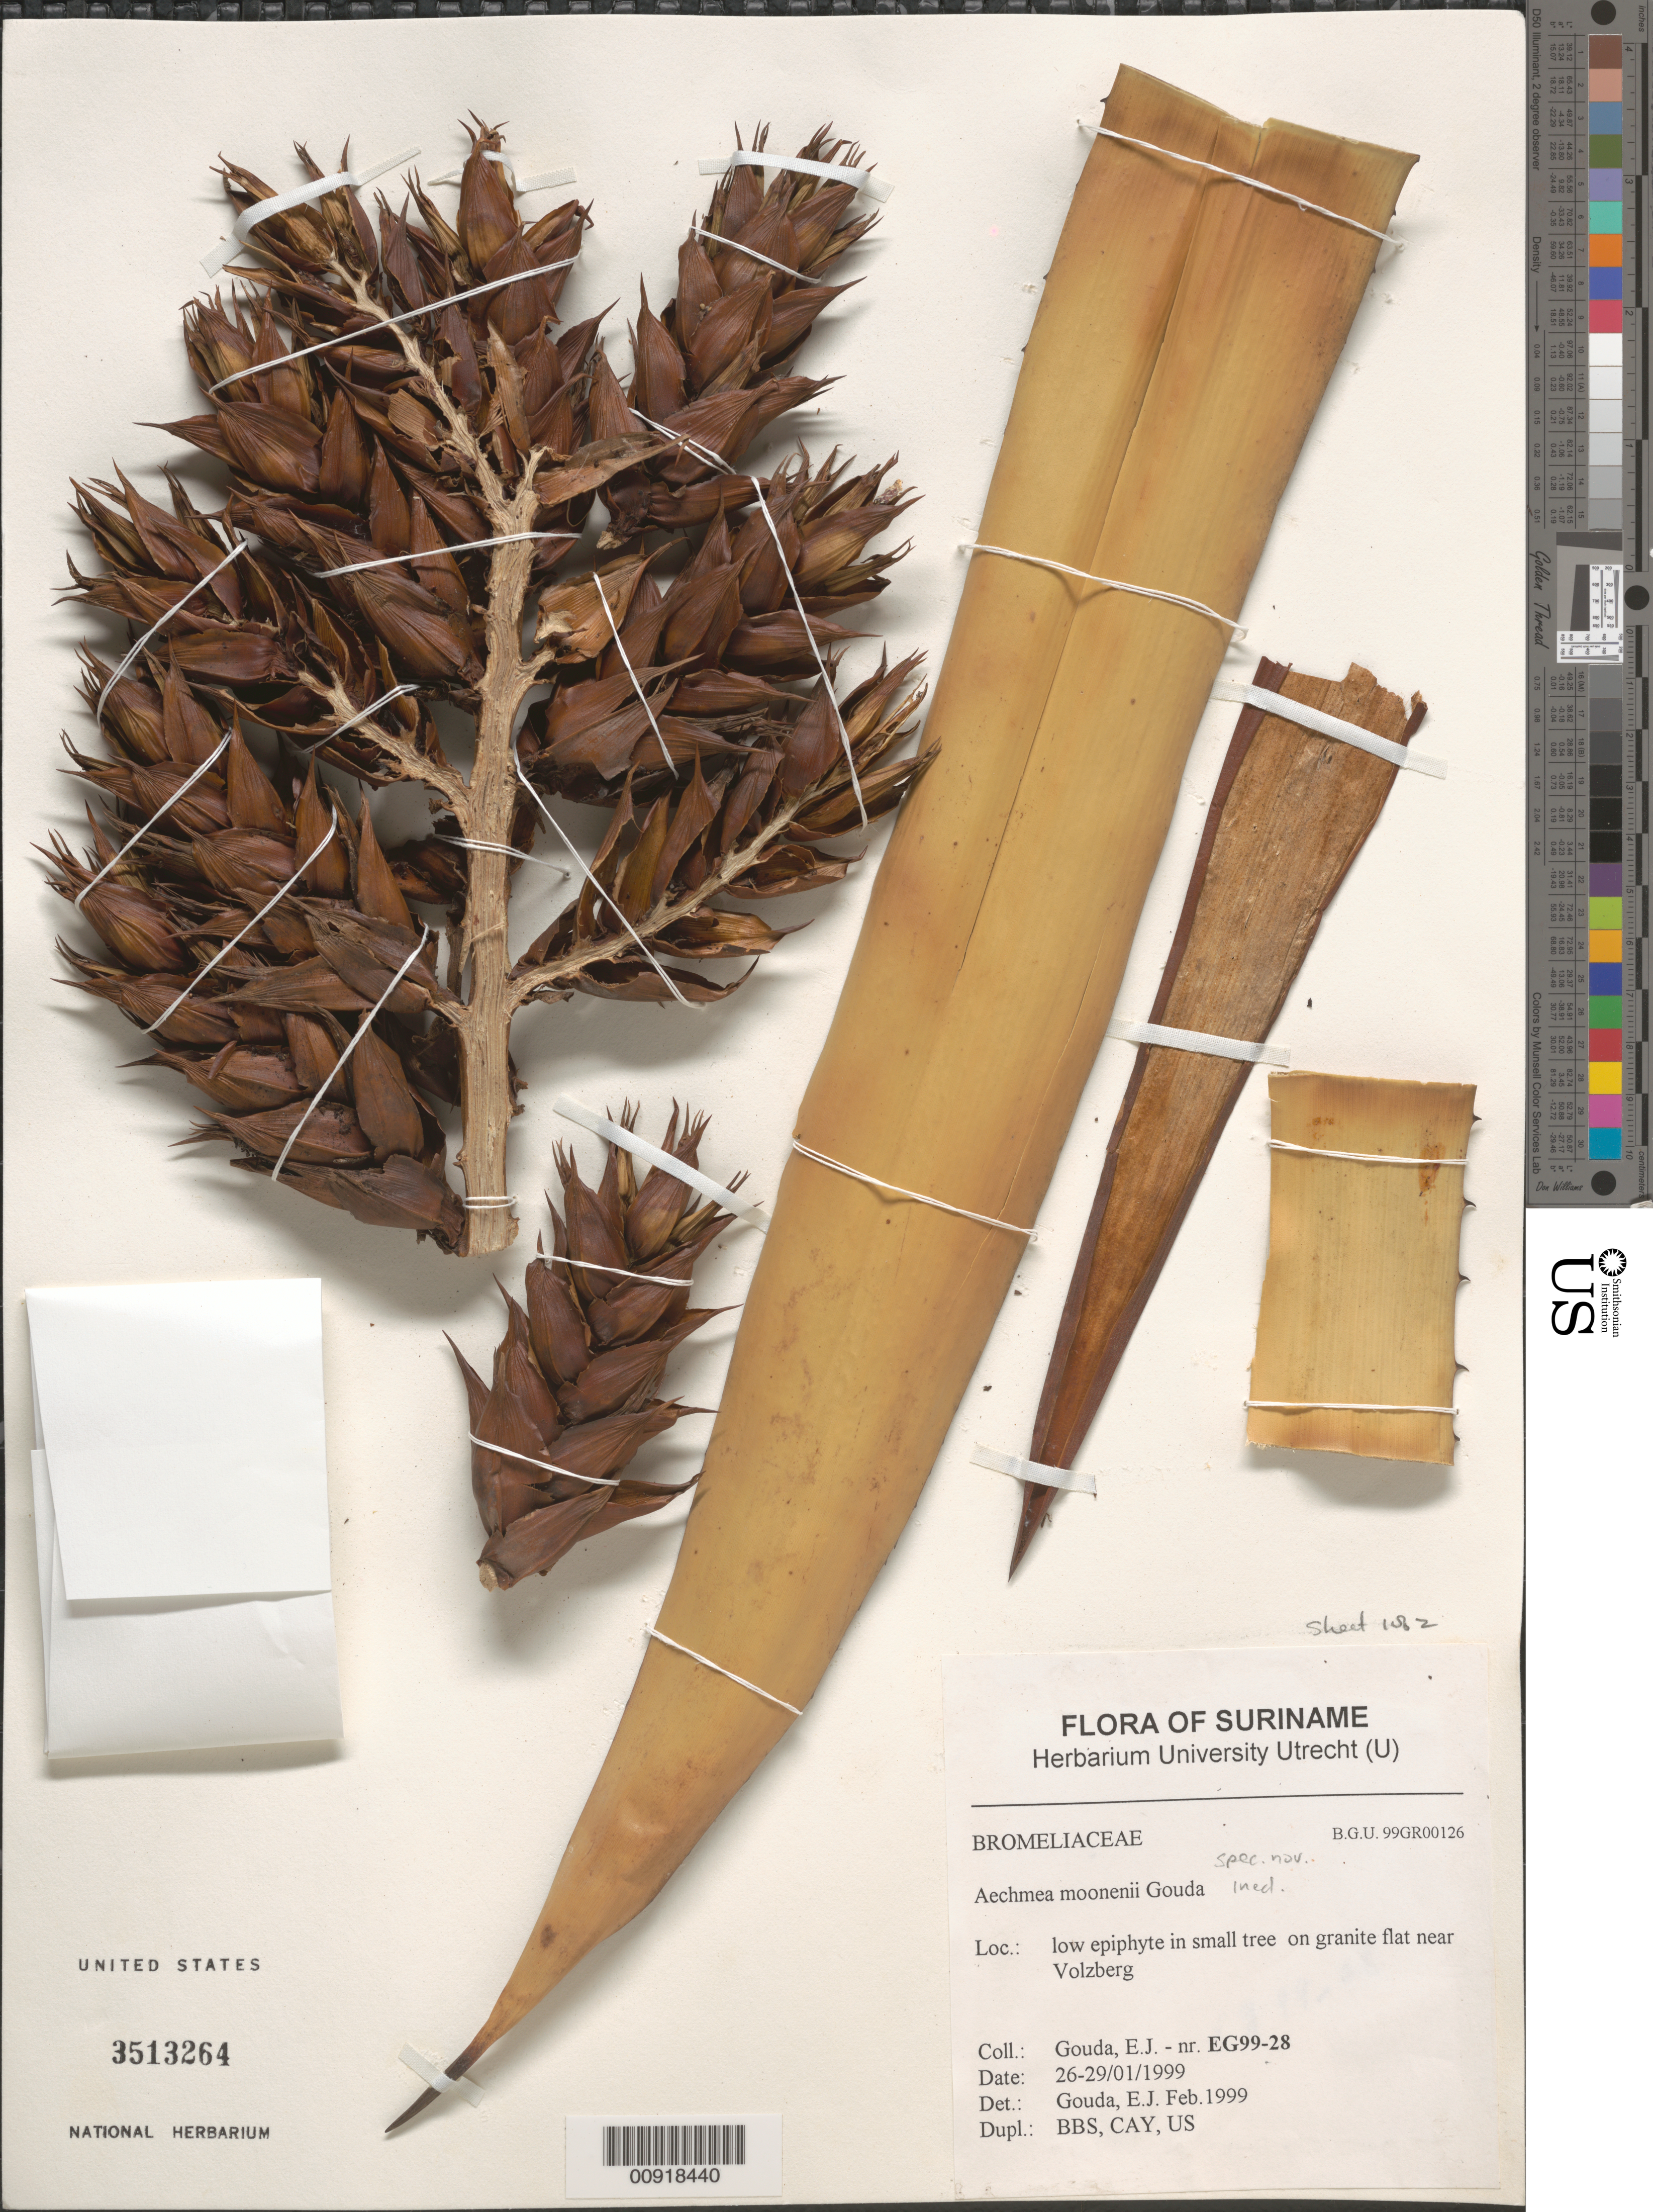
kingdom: Plantae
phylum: Tracheophyta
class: Liliopsida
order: Poales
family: Bromeliaceae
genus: Aechmea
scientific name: Aechmea moonenii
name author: Gouda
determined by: Gouda, E. J.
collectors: E. J. Gouda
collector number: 99 28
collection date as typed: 26-Jan-99 to 29-Jan-99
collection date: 1999-01-26/1999-01-29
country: Suriname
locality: Voltzberg area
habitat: Granite flat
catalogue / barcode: US 3513264